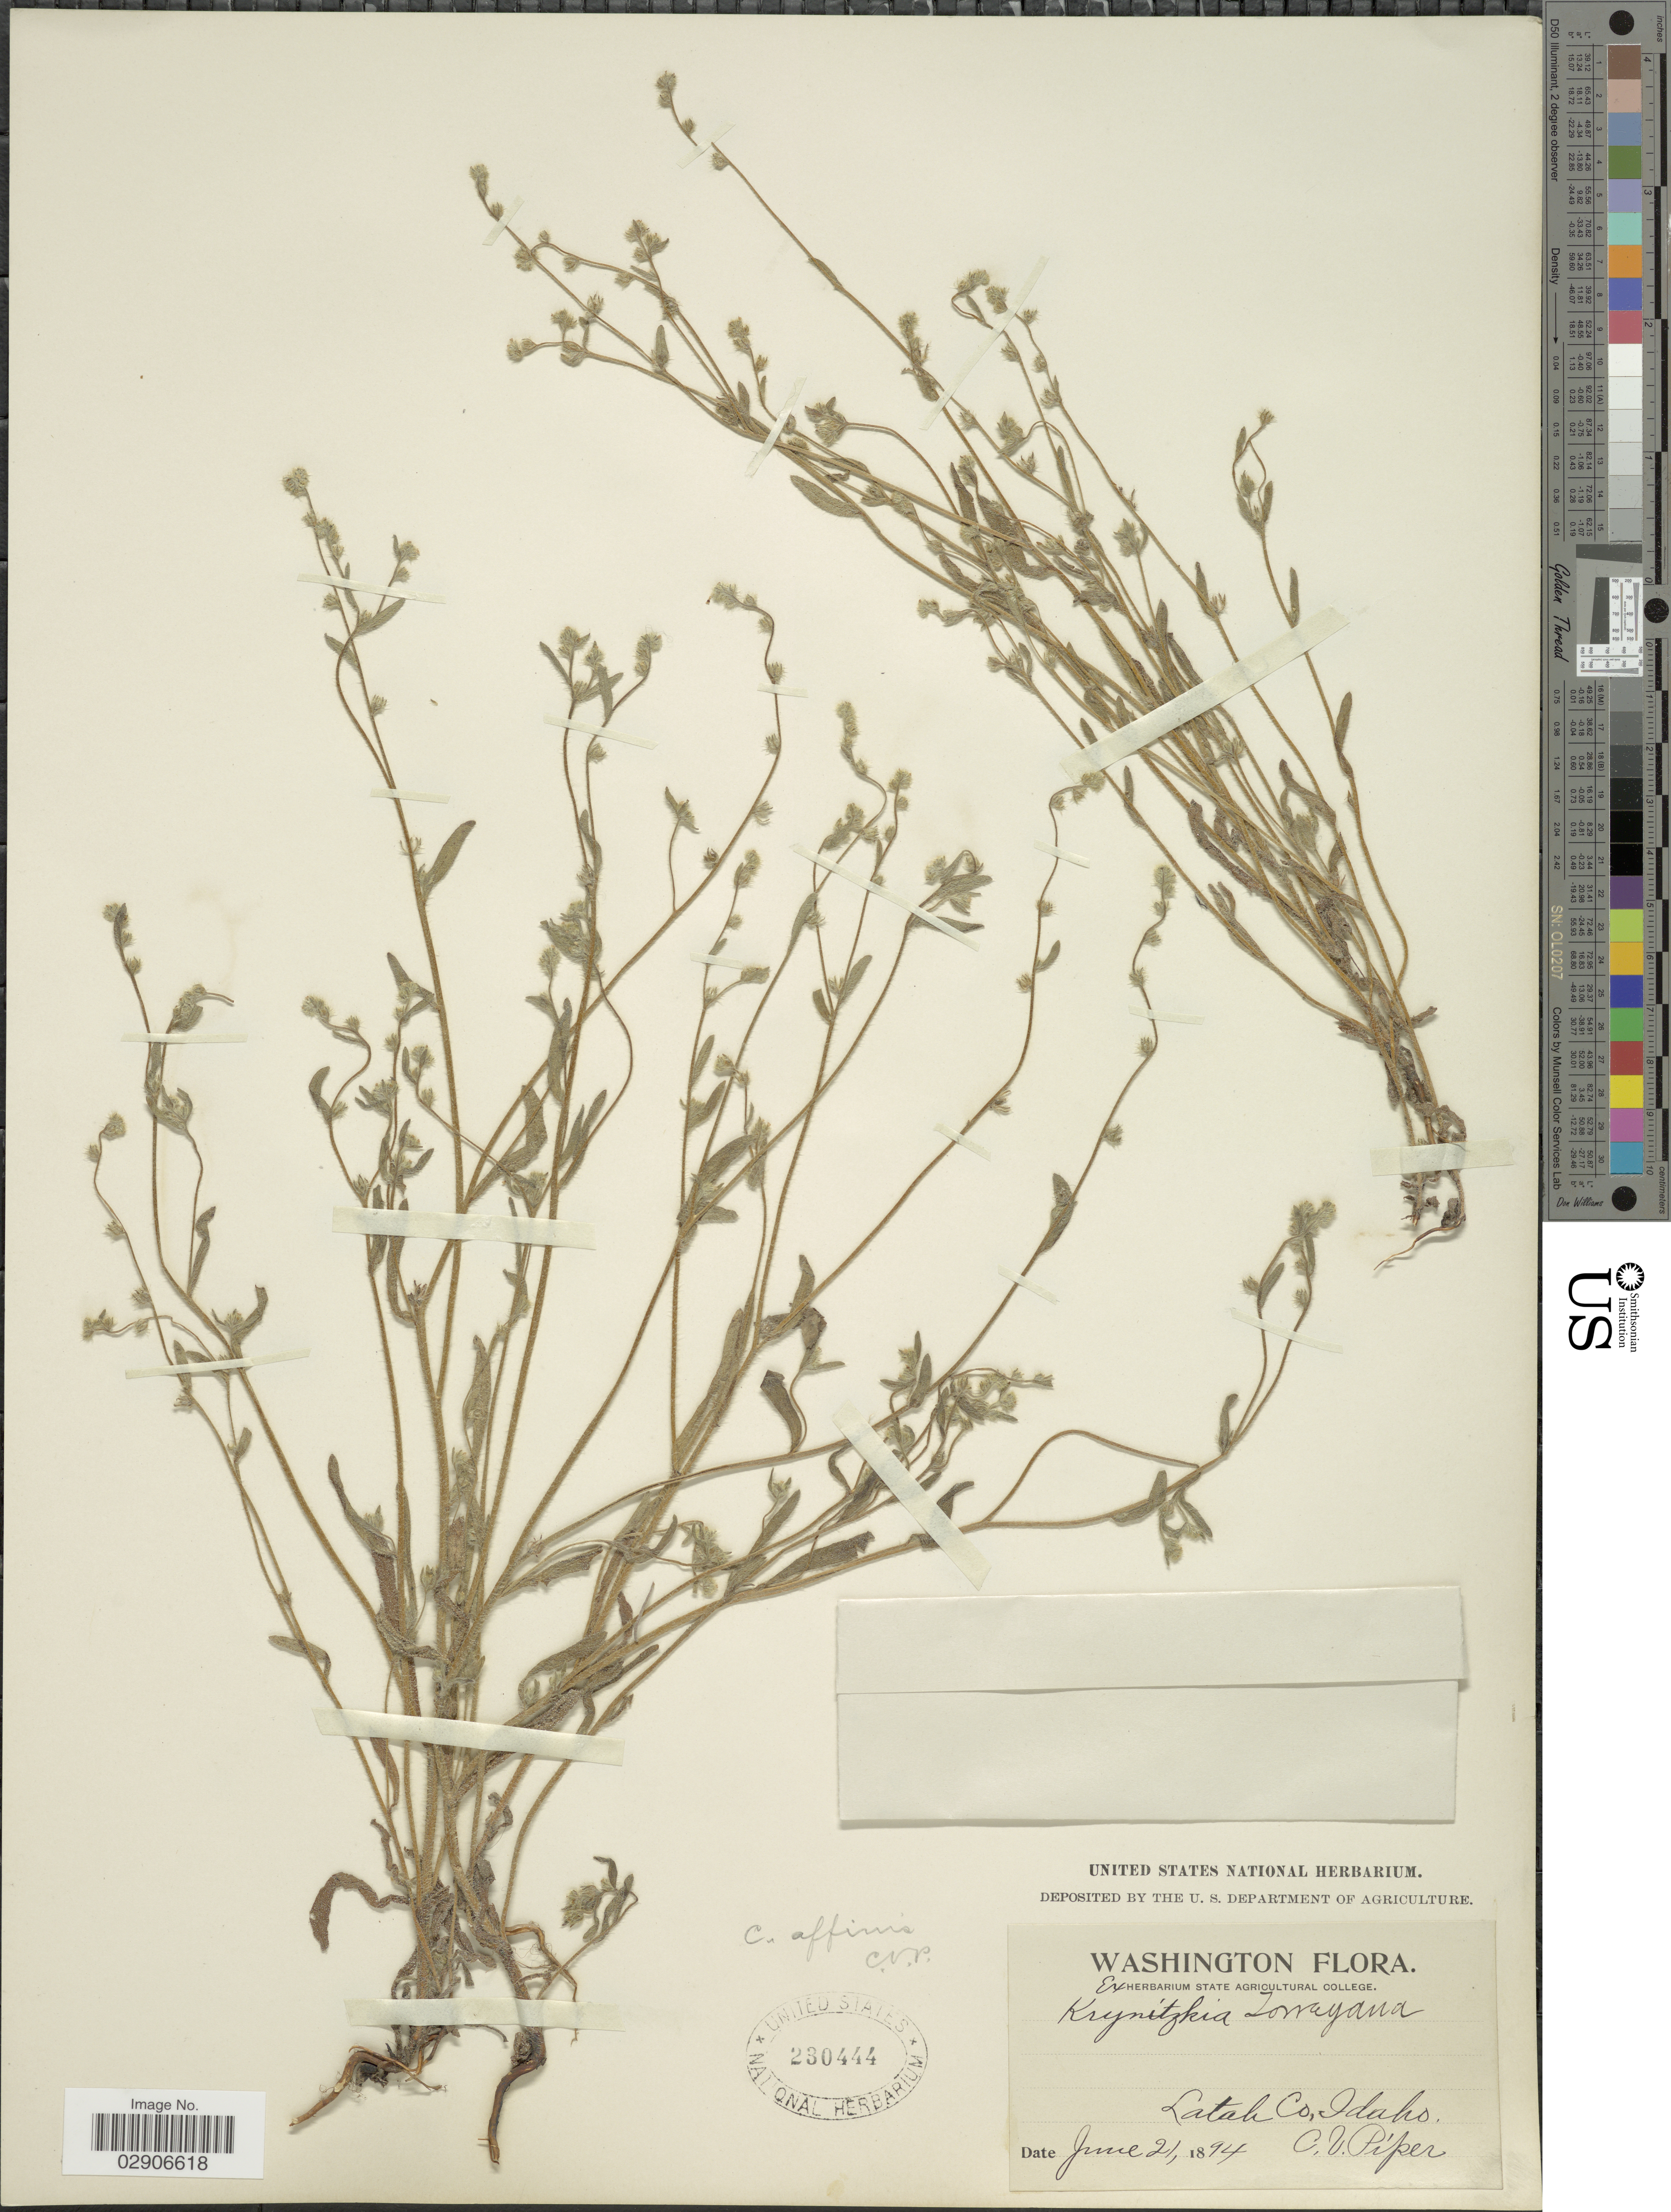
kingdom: Plantae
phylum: Tracheophyta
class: Magnoliopsida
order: Boraginales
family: Boraginaceae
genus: Cryptantha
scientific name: Cryptantha affinis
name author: (A. Gray) Greene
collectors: C. V. Piper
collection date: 1894-06-21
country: United States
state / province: Idaho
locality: Latah Co, Idaho.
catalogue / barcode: US 230444